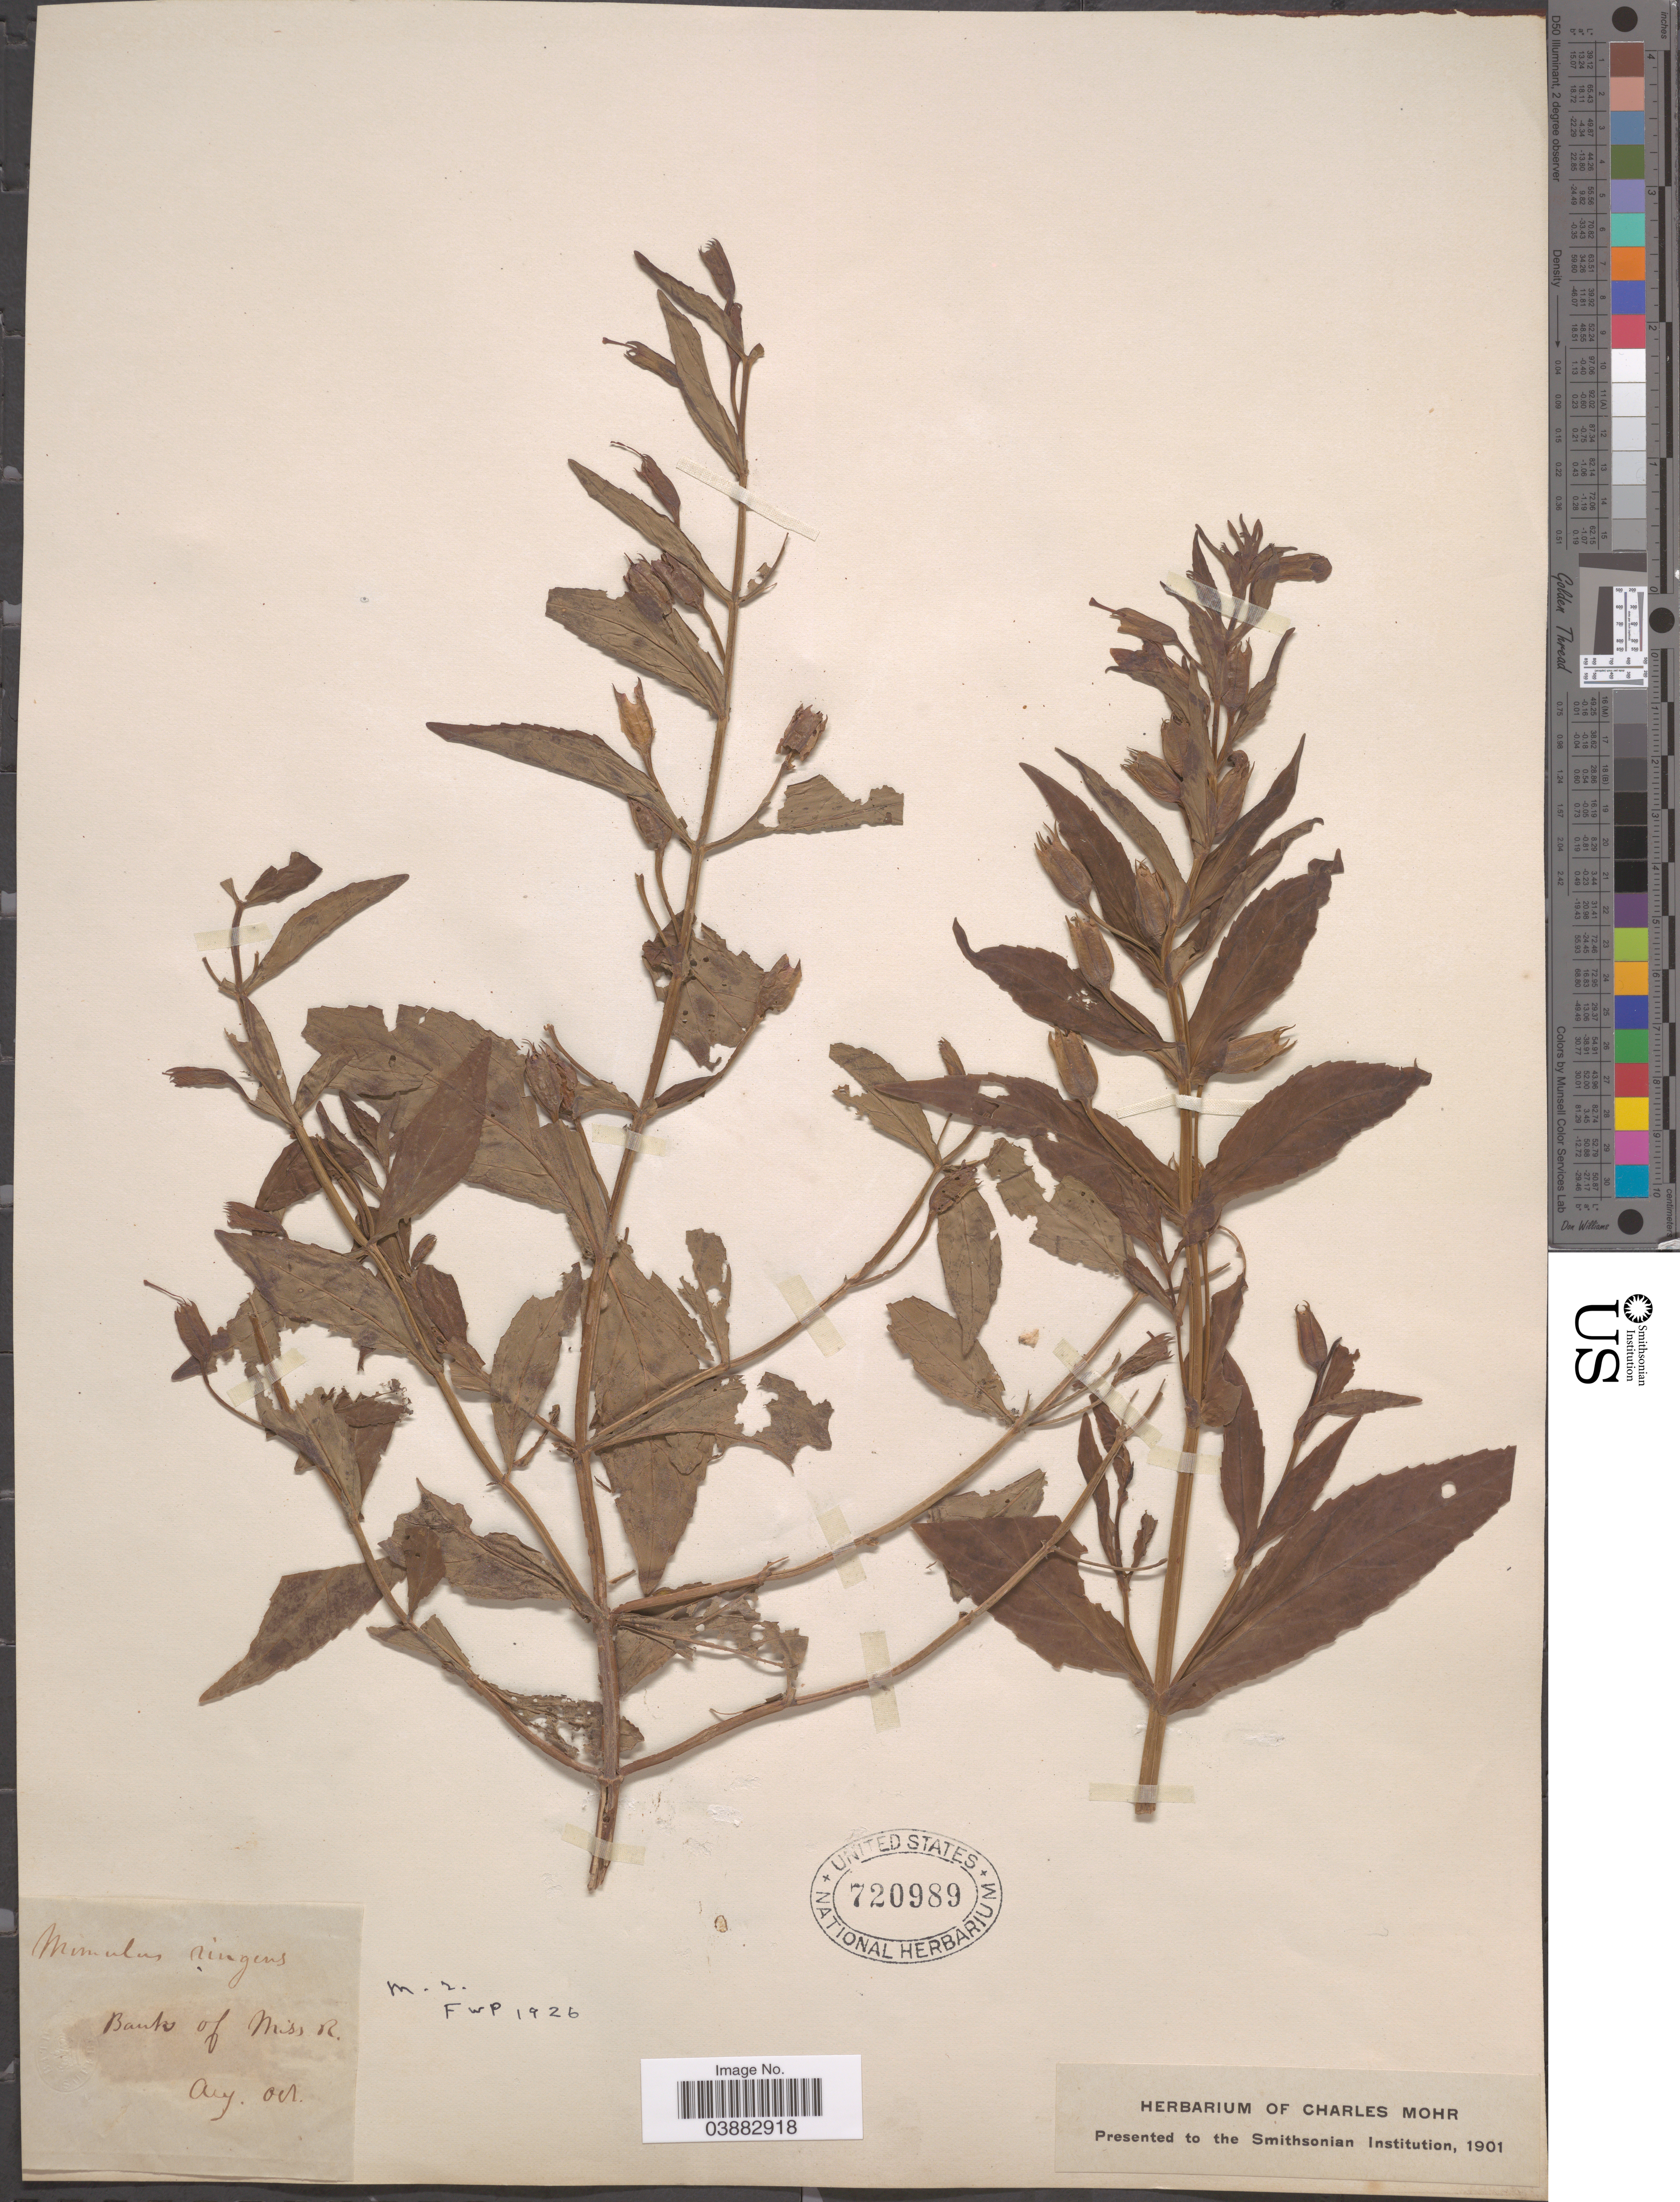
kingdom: Plantae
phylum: Tracheophyta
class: Magnoliopsida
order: Lamiales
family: Phrymaceae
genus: Mimulus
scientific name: Mimulus ringens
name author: L.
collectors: ex herb. Charles Mohr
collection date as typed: Transcribed d/m/y: /8/8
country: United States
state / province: Mississippi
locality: Banks of Miss R.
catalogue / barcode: US 720989